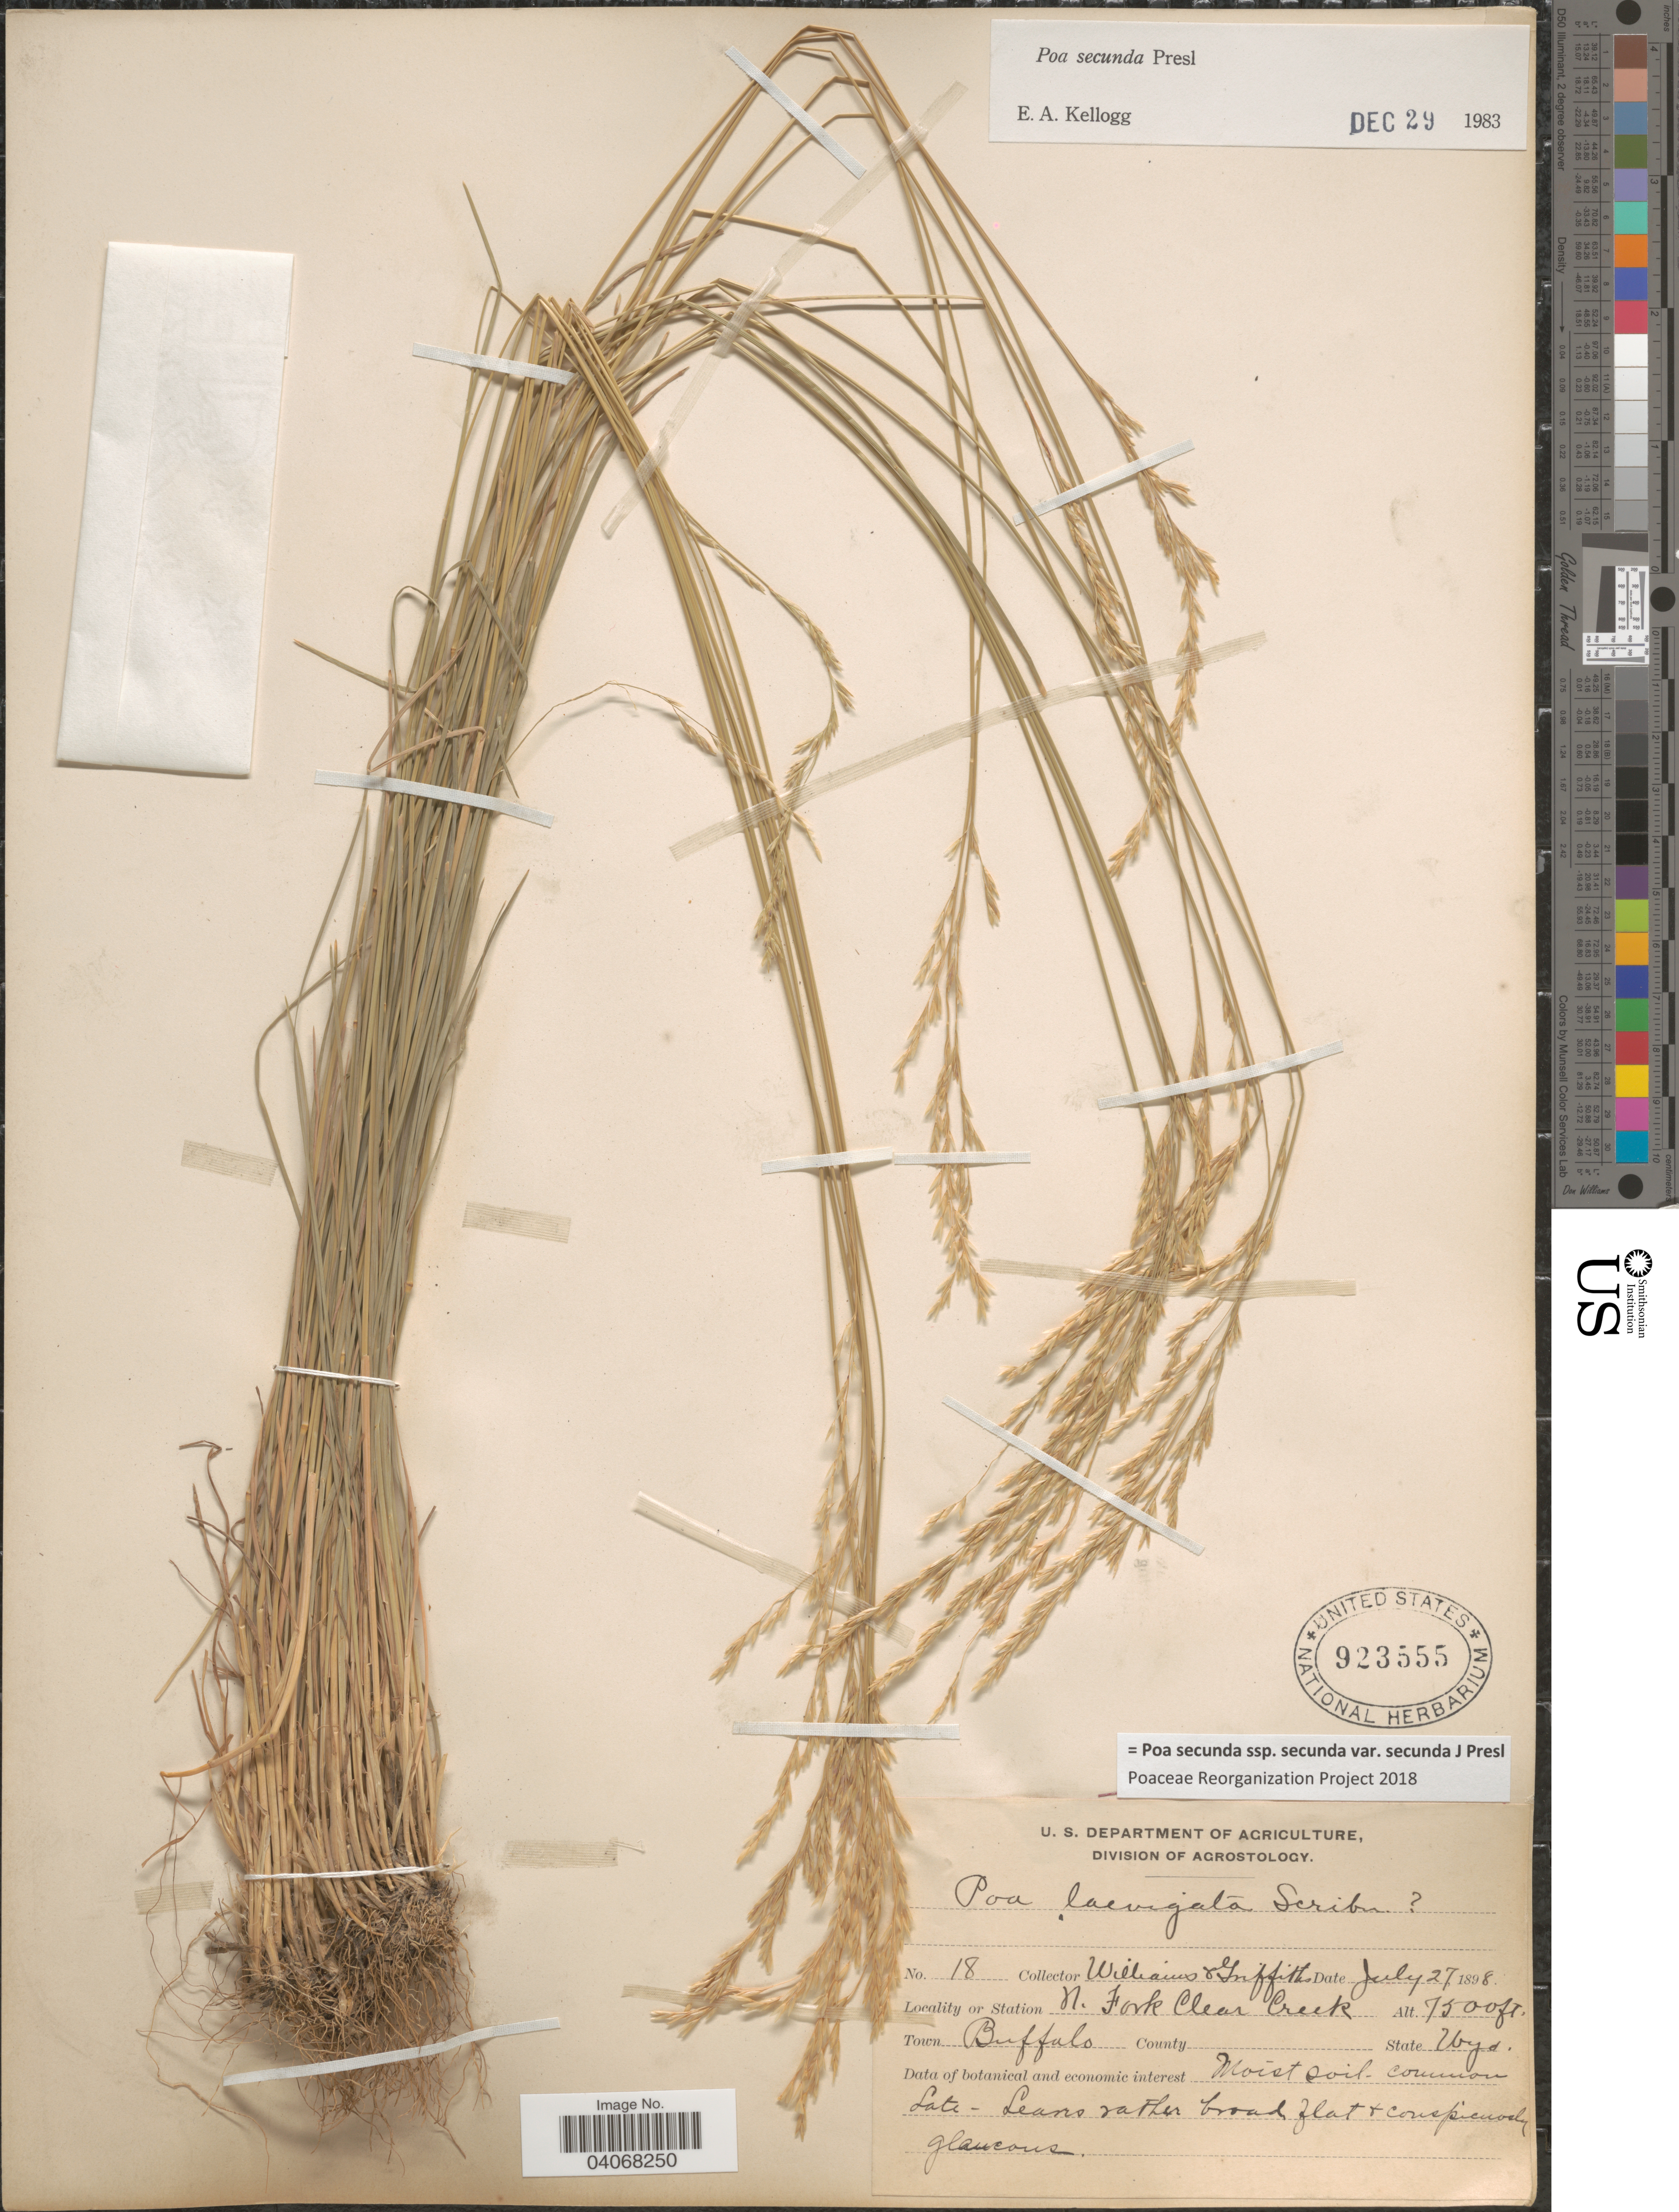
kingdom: Plantae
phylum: Tracheophyta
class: Liliopsida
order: Poales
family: Poaceae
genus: Poa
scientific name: Poa secunda subsp. secunda var. secunda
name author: J. Presl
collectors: -- Williams & -- Griffiths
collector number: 18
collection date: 1898-07-27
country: United States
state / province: Wyoming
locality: N. Fork Clear Creek. Town Buffalo.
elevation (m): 2286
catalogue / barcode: US 923555